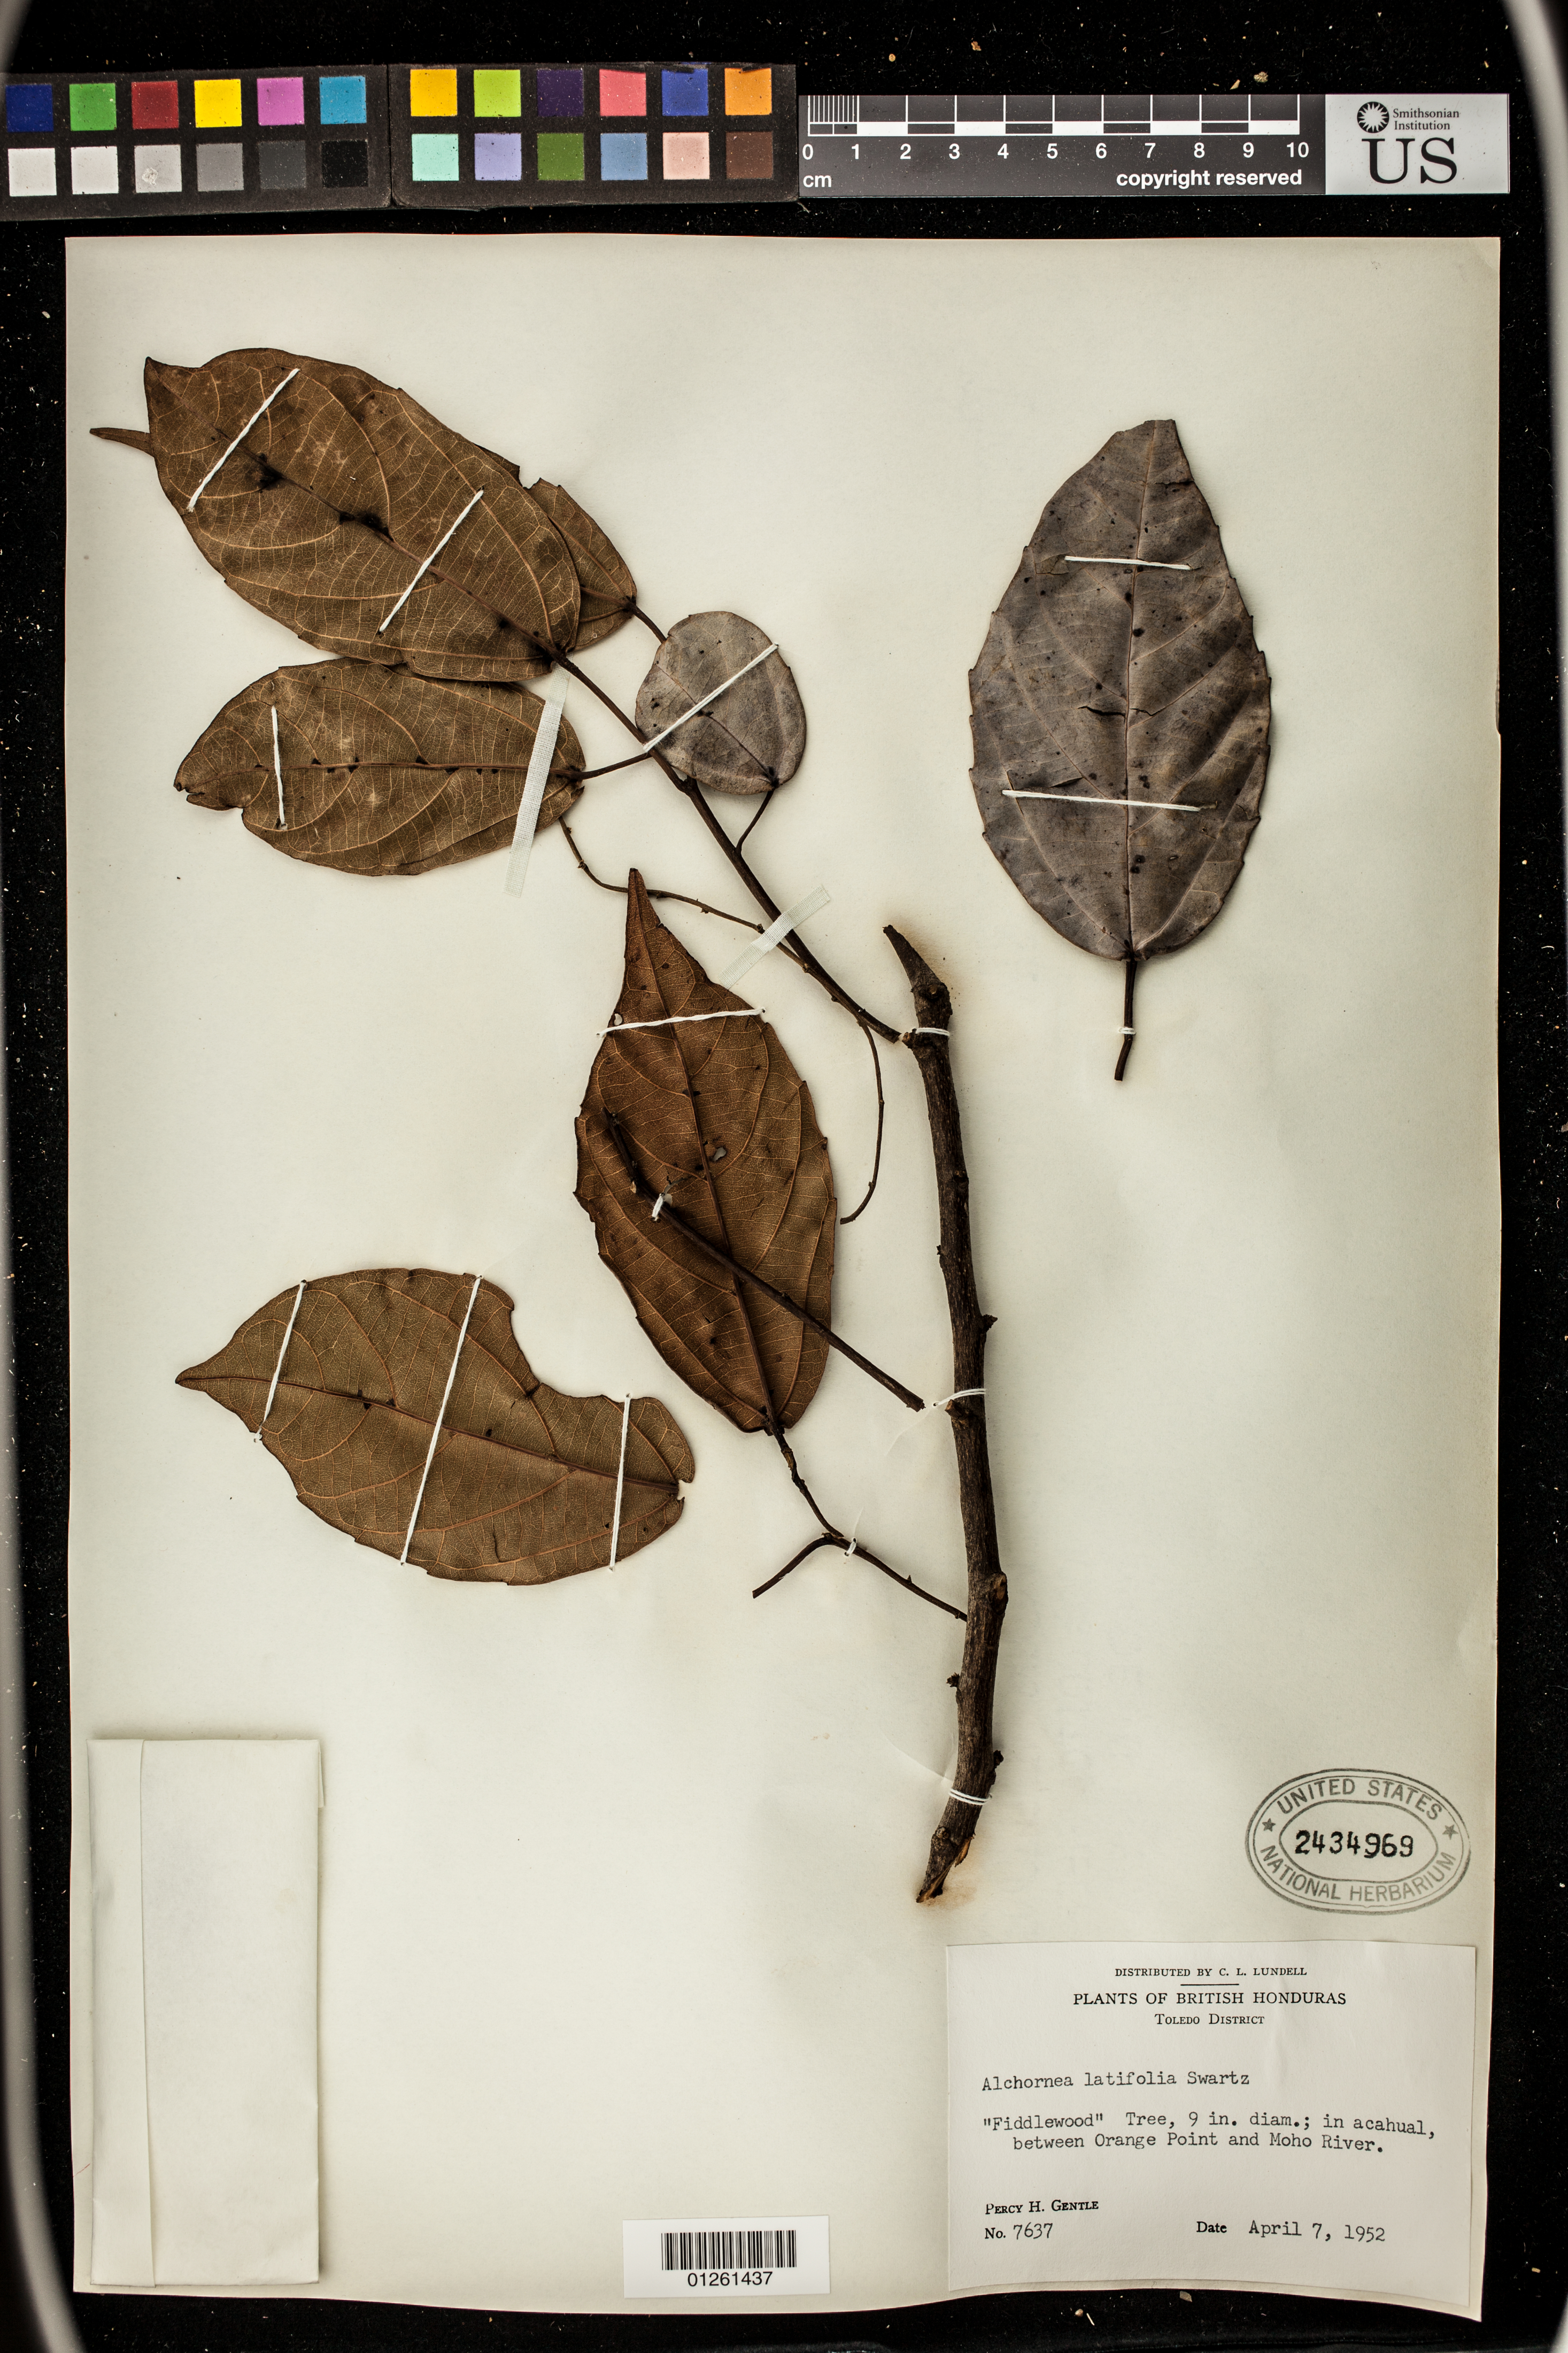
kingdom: Plantae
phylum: Tracheophyta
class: Magnoliopsida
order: Malpighiales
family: Euphorbiaceae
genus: Alchornea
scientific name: Alchornea latifolia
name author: Sw.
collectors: P. H. Gentle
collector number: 7637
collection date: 1952-04-07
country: Belize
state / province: Toledo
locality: British Honduras. Between Orange Point and Moho River.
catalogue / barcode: US 2434969